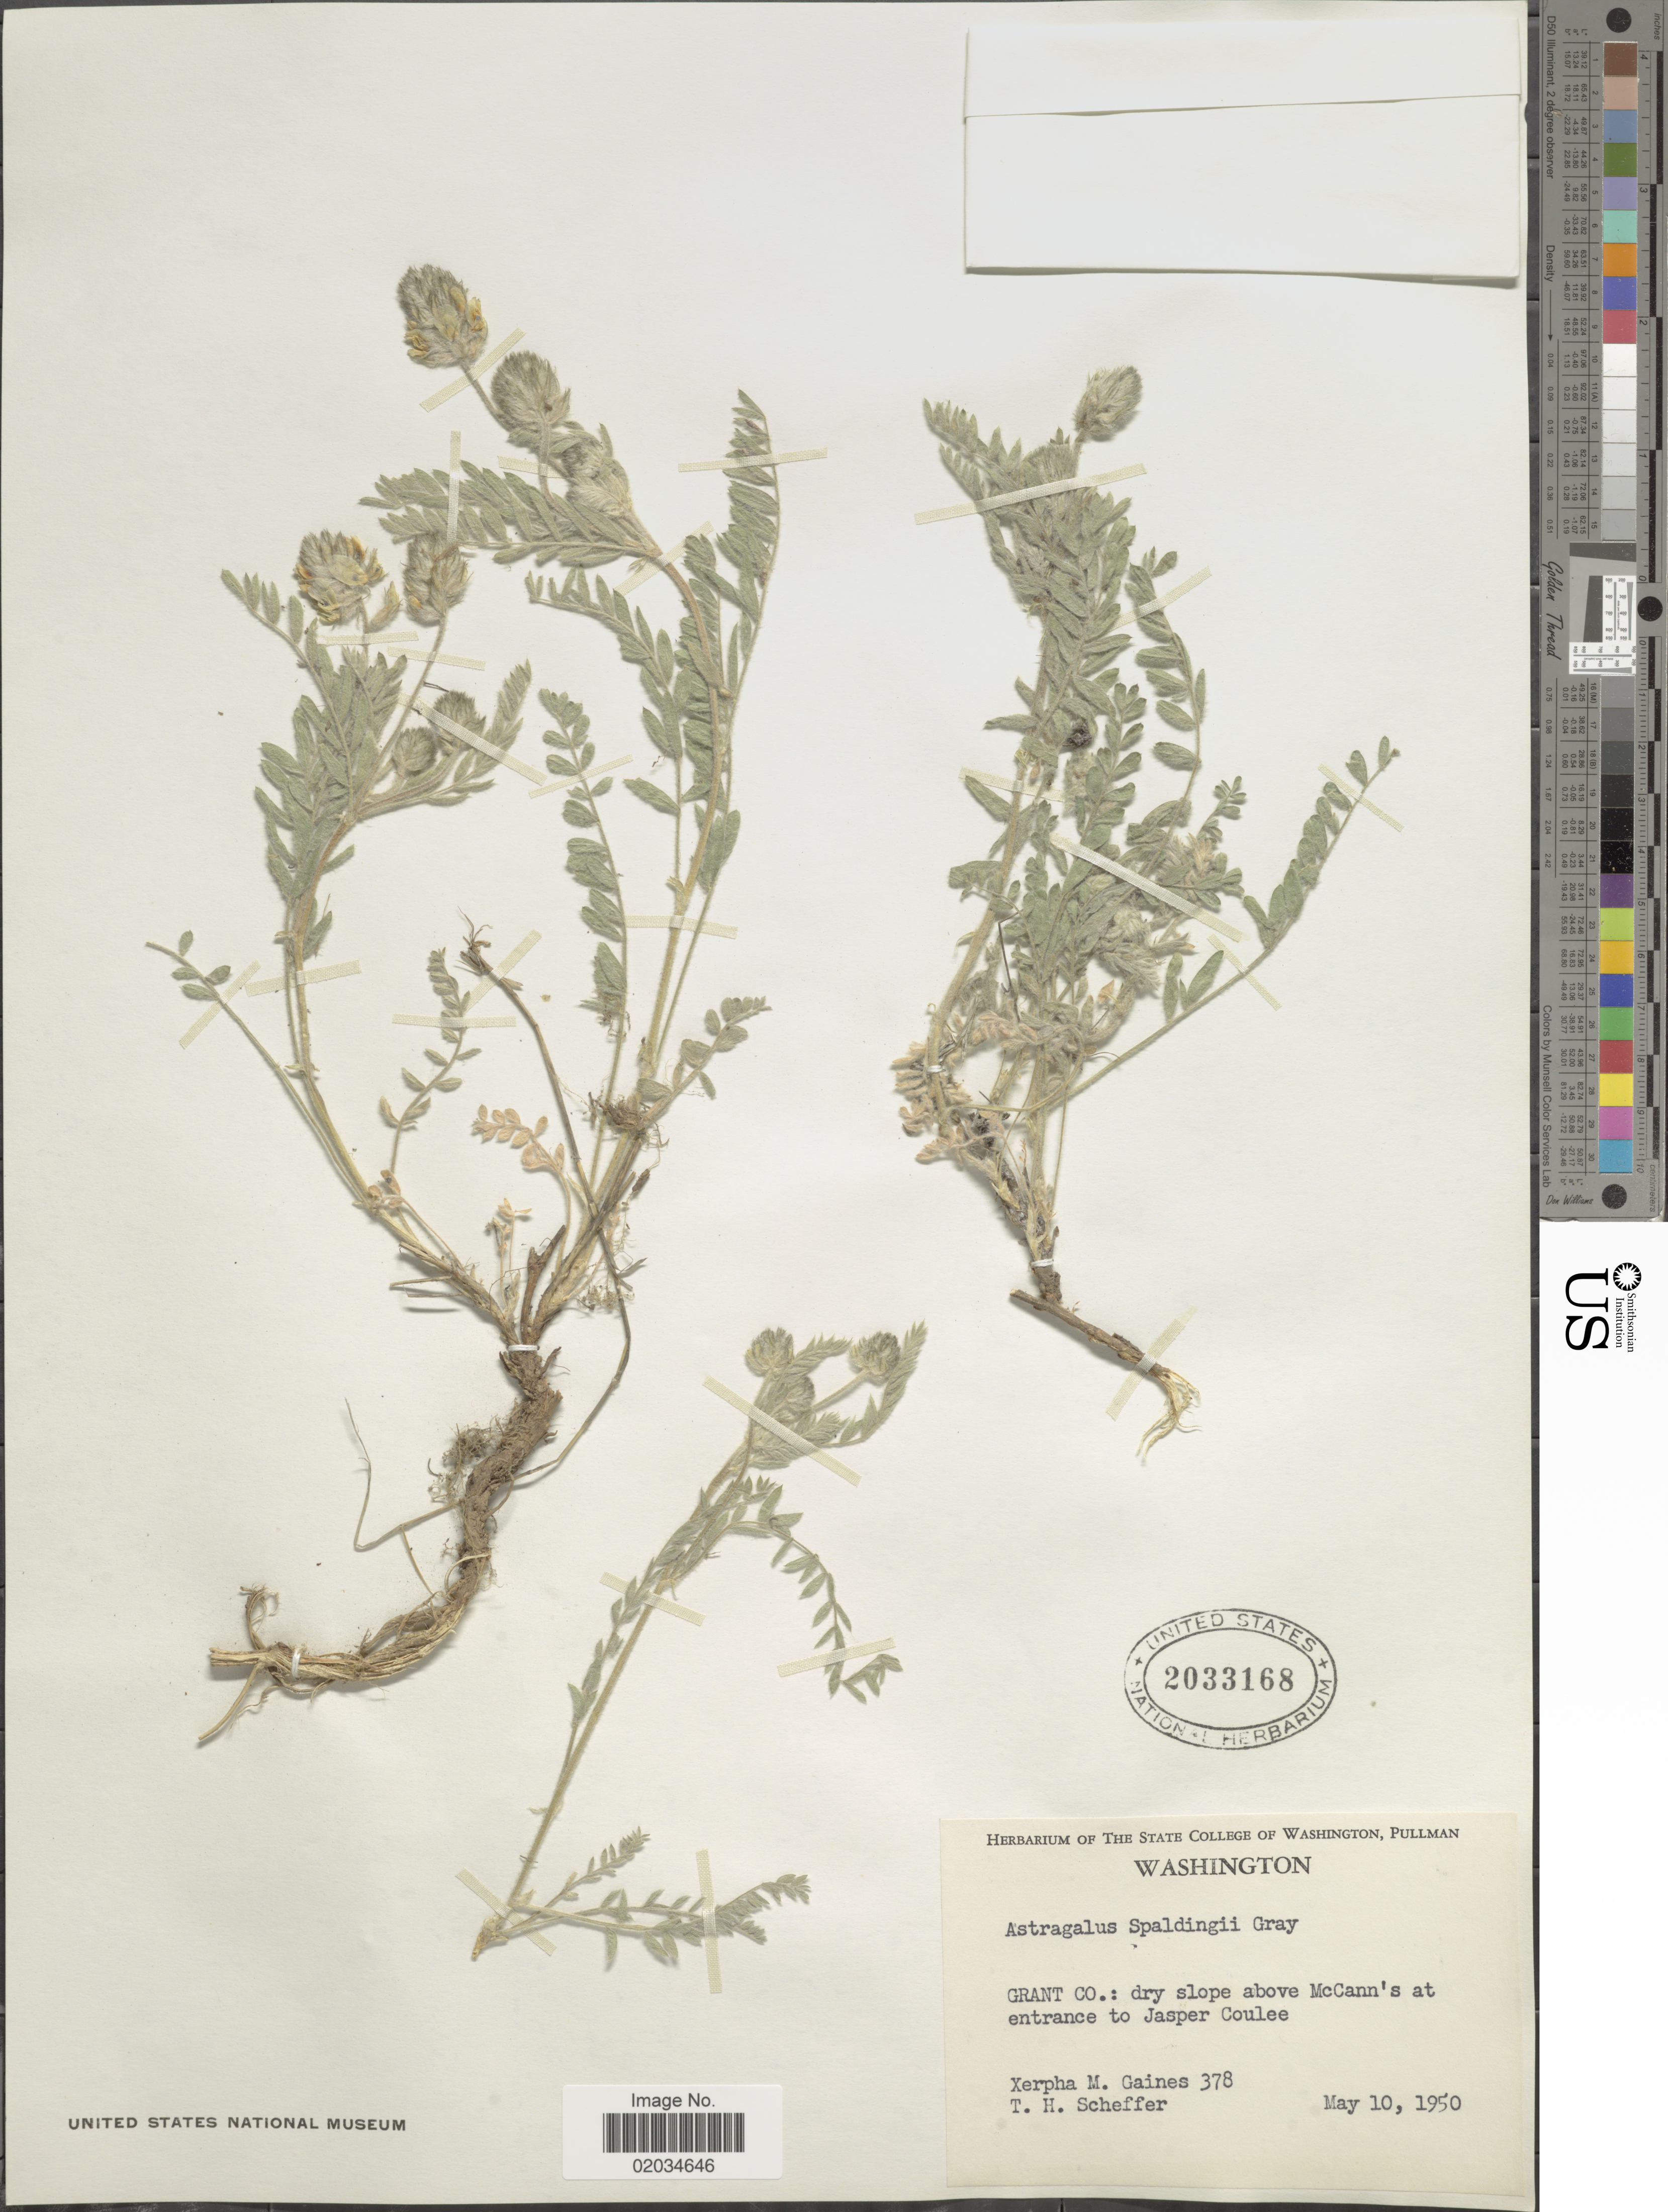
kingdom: Plantae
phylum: Tracheophyta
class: Magnoliopsida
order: Fabales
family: Fabaceae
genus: Astragalus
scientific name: Astragalus spaldingii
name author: A. Gray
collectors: X. Gaines & T. Scheffer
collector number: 378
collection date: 1950-05-10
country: United States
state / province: Washington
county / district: Grant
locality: Grant Co.: dry slope above McCann's at entrance to Jasper Coulee.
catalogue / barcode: US 2033168